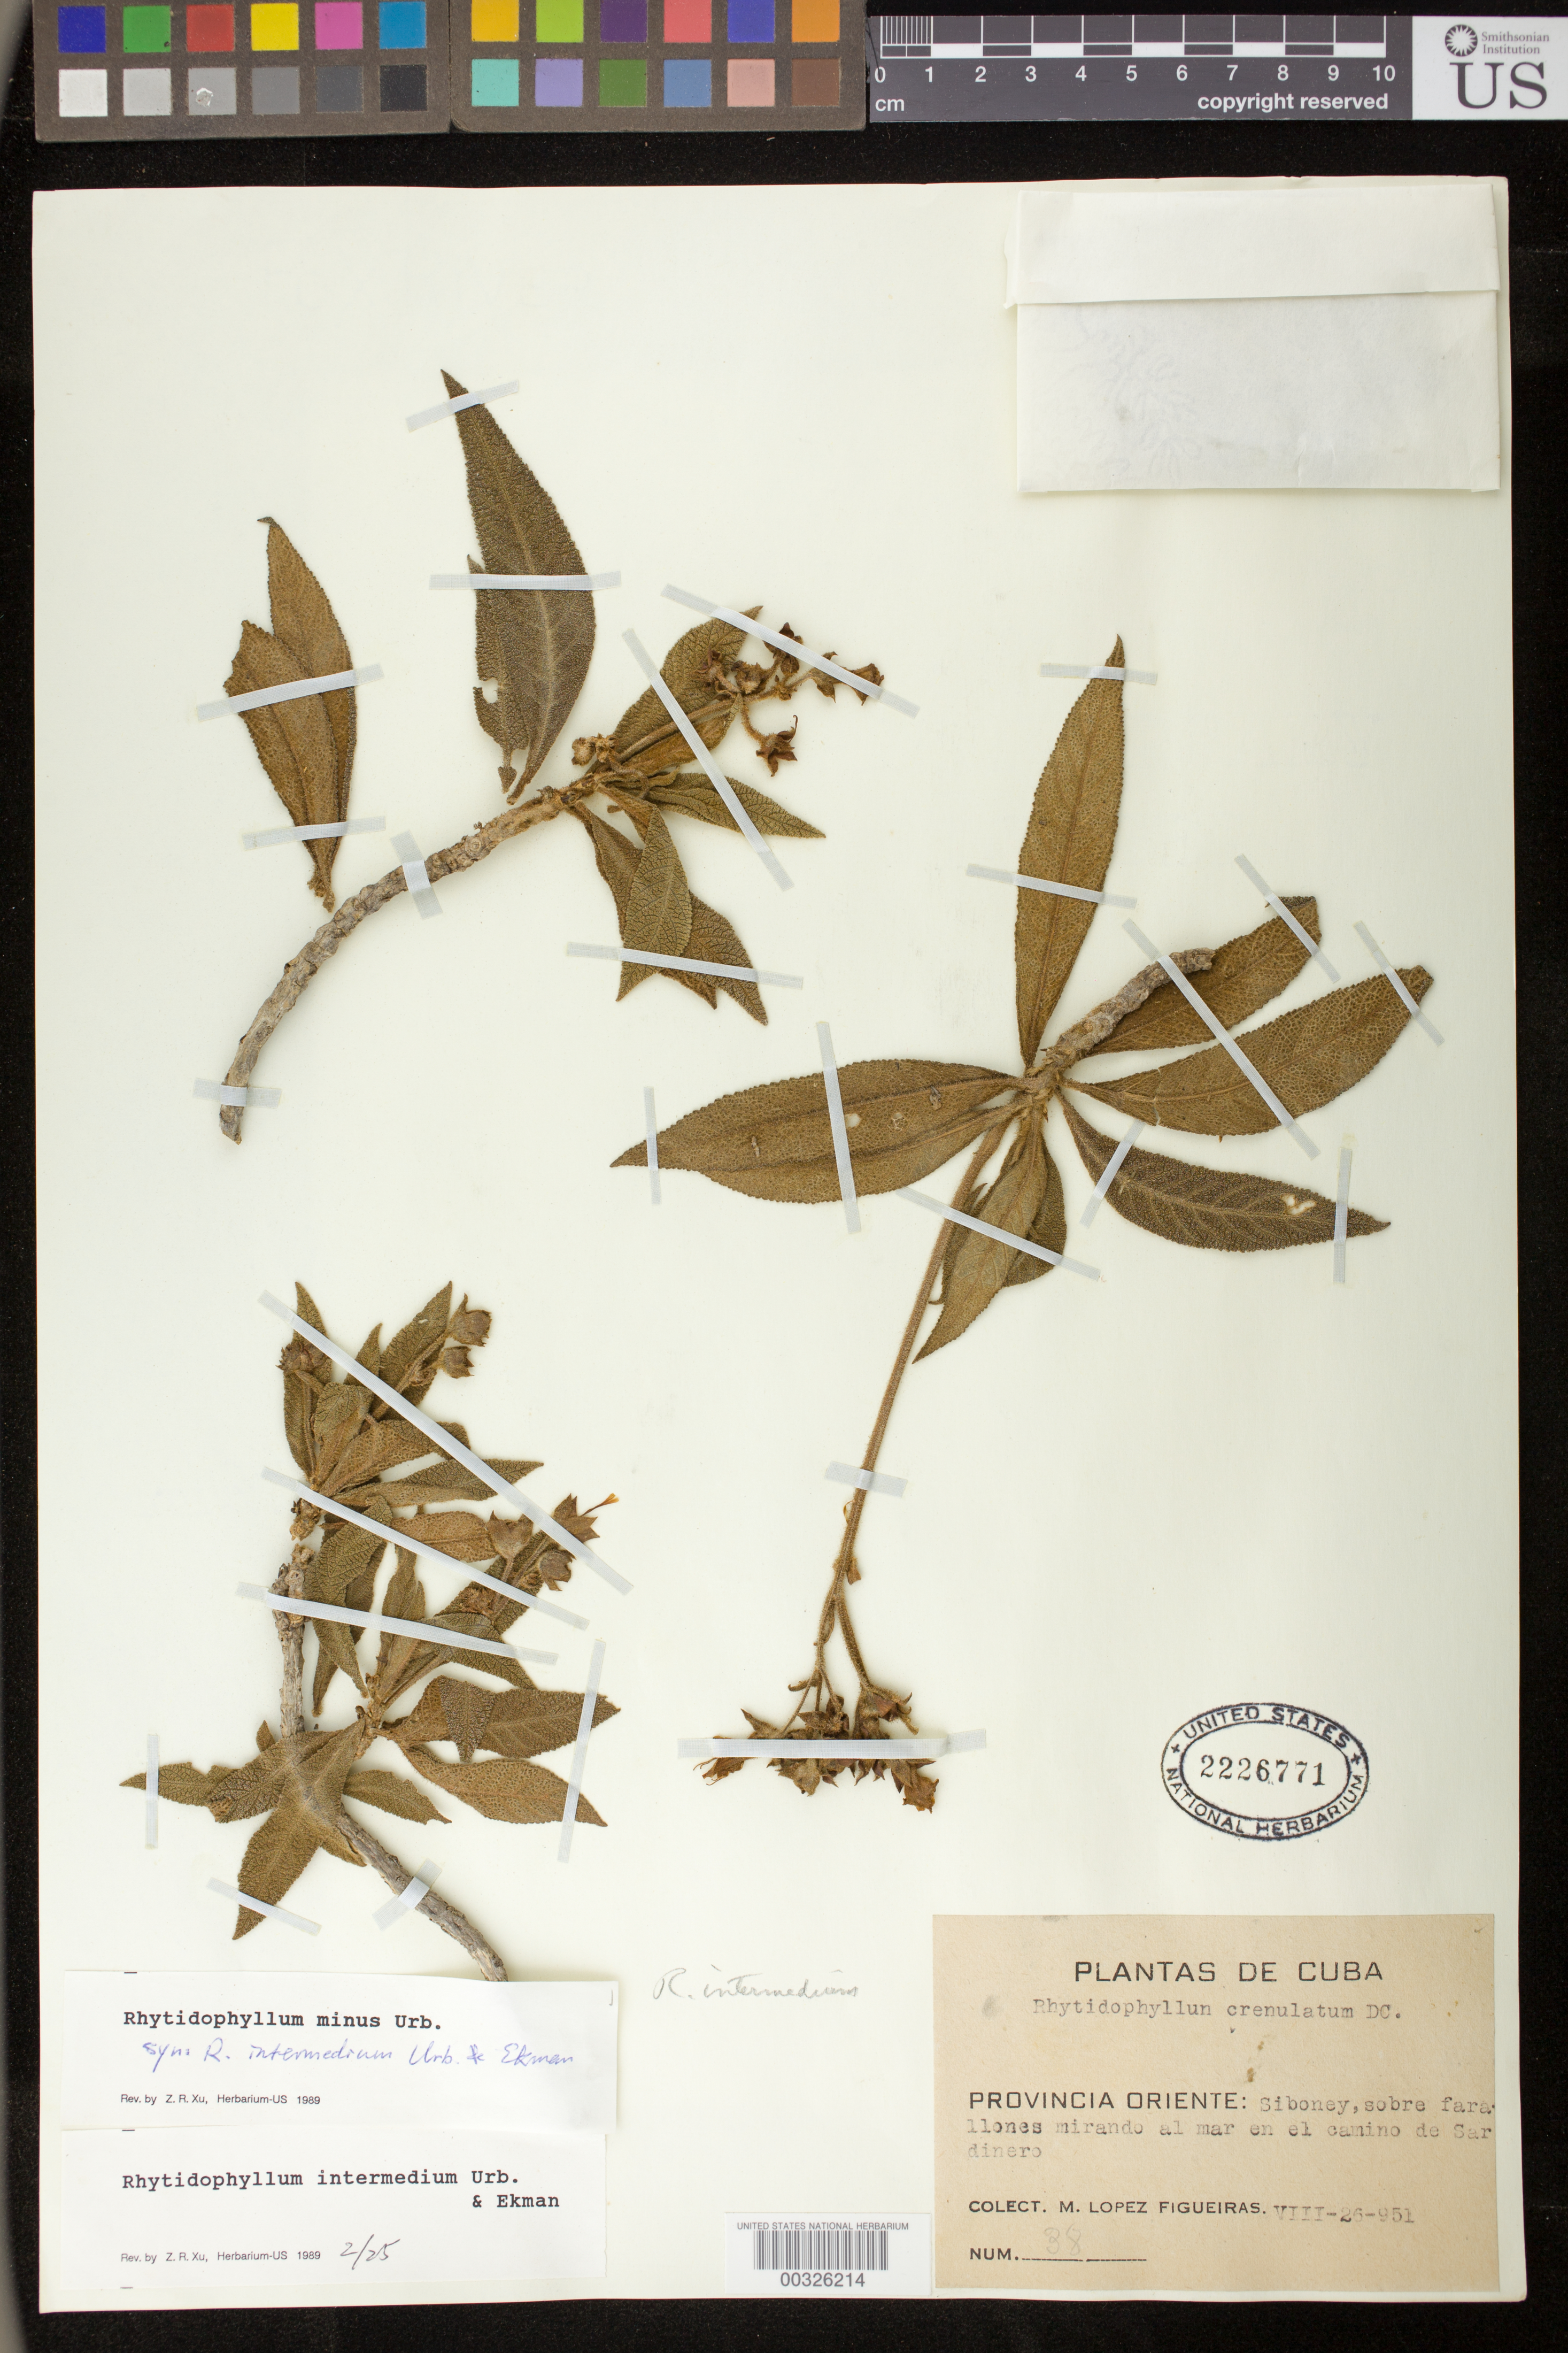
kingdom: Plantae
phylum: Tracheophyta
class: Magnoliopsida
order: Lamiales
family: Gesneriaceae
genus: Rhytidophyllum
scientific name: Rhytidophyllum minus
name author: Urb.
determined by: Skog, Laurence E.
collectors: M. López Figueiras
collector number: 38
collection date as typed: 26 Aug 1951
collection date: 1951-08-26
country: Cuba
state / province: Oriente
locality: Siboney, sobre farallones mirando al mar en el camino de Sardinero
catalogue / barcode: US 2226771